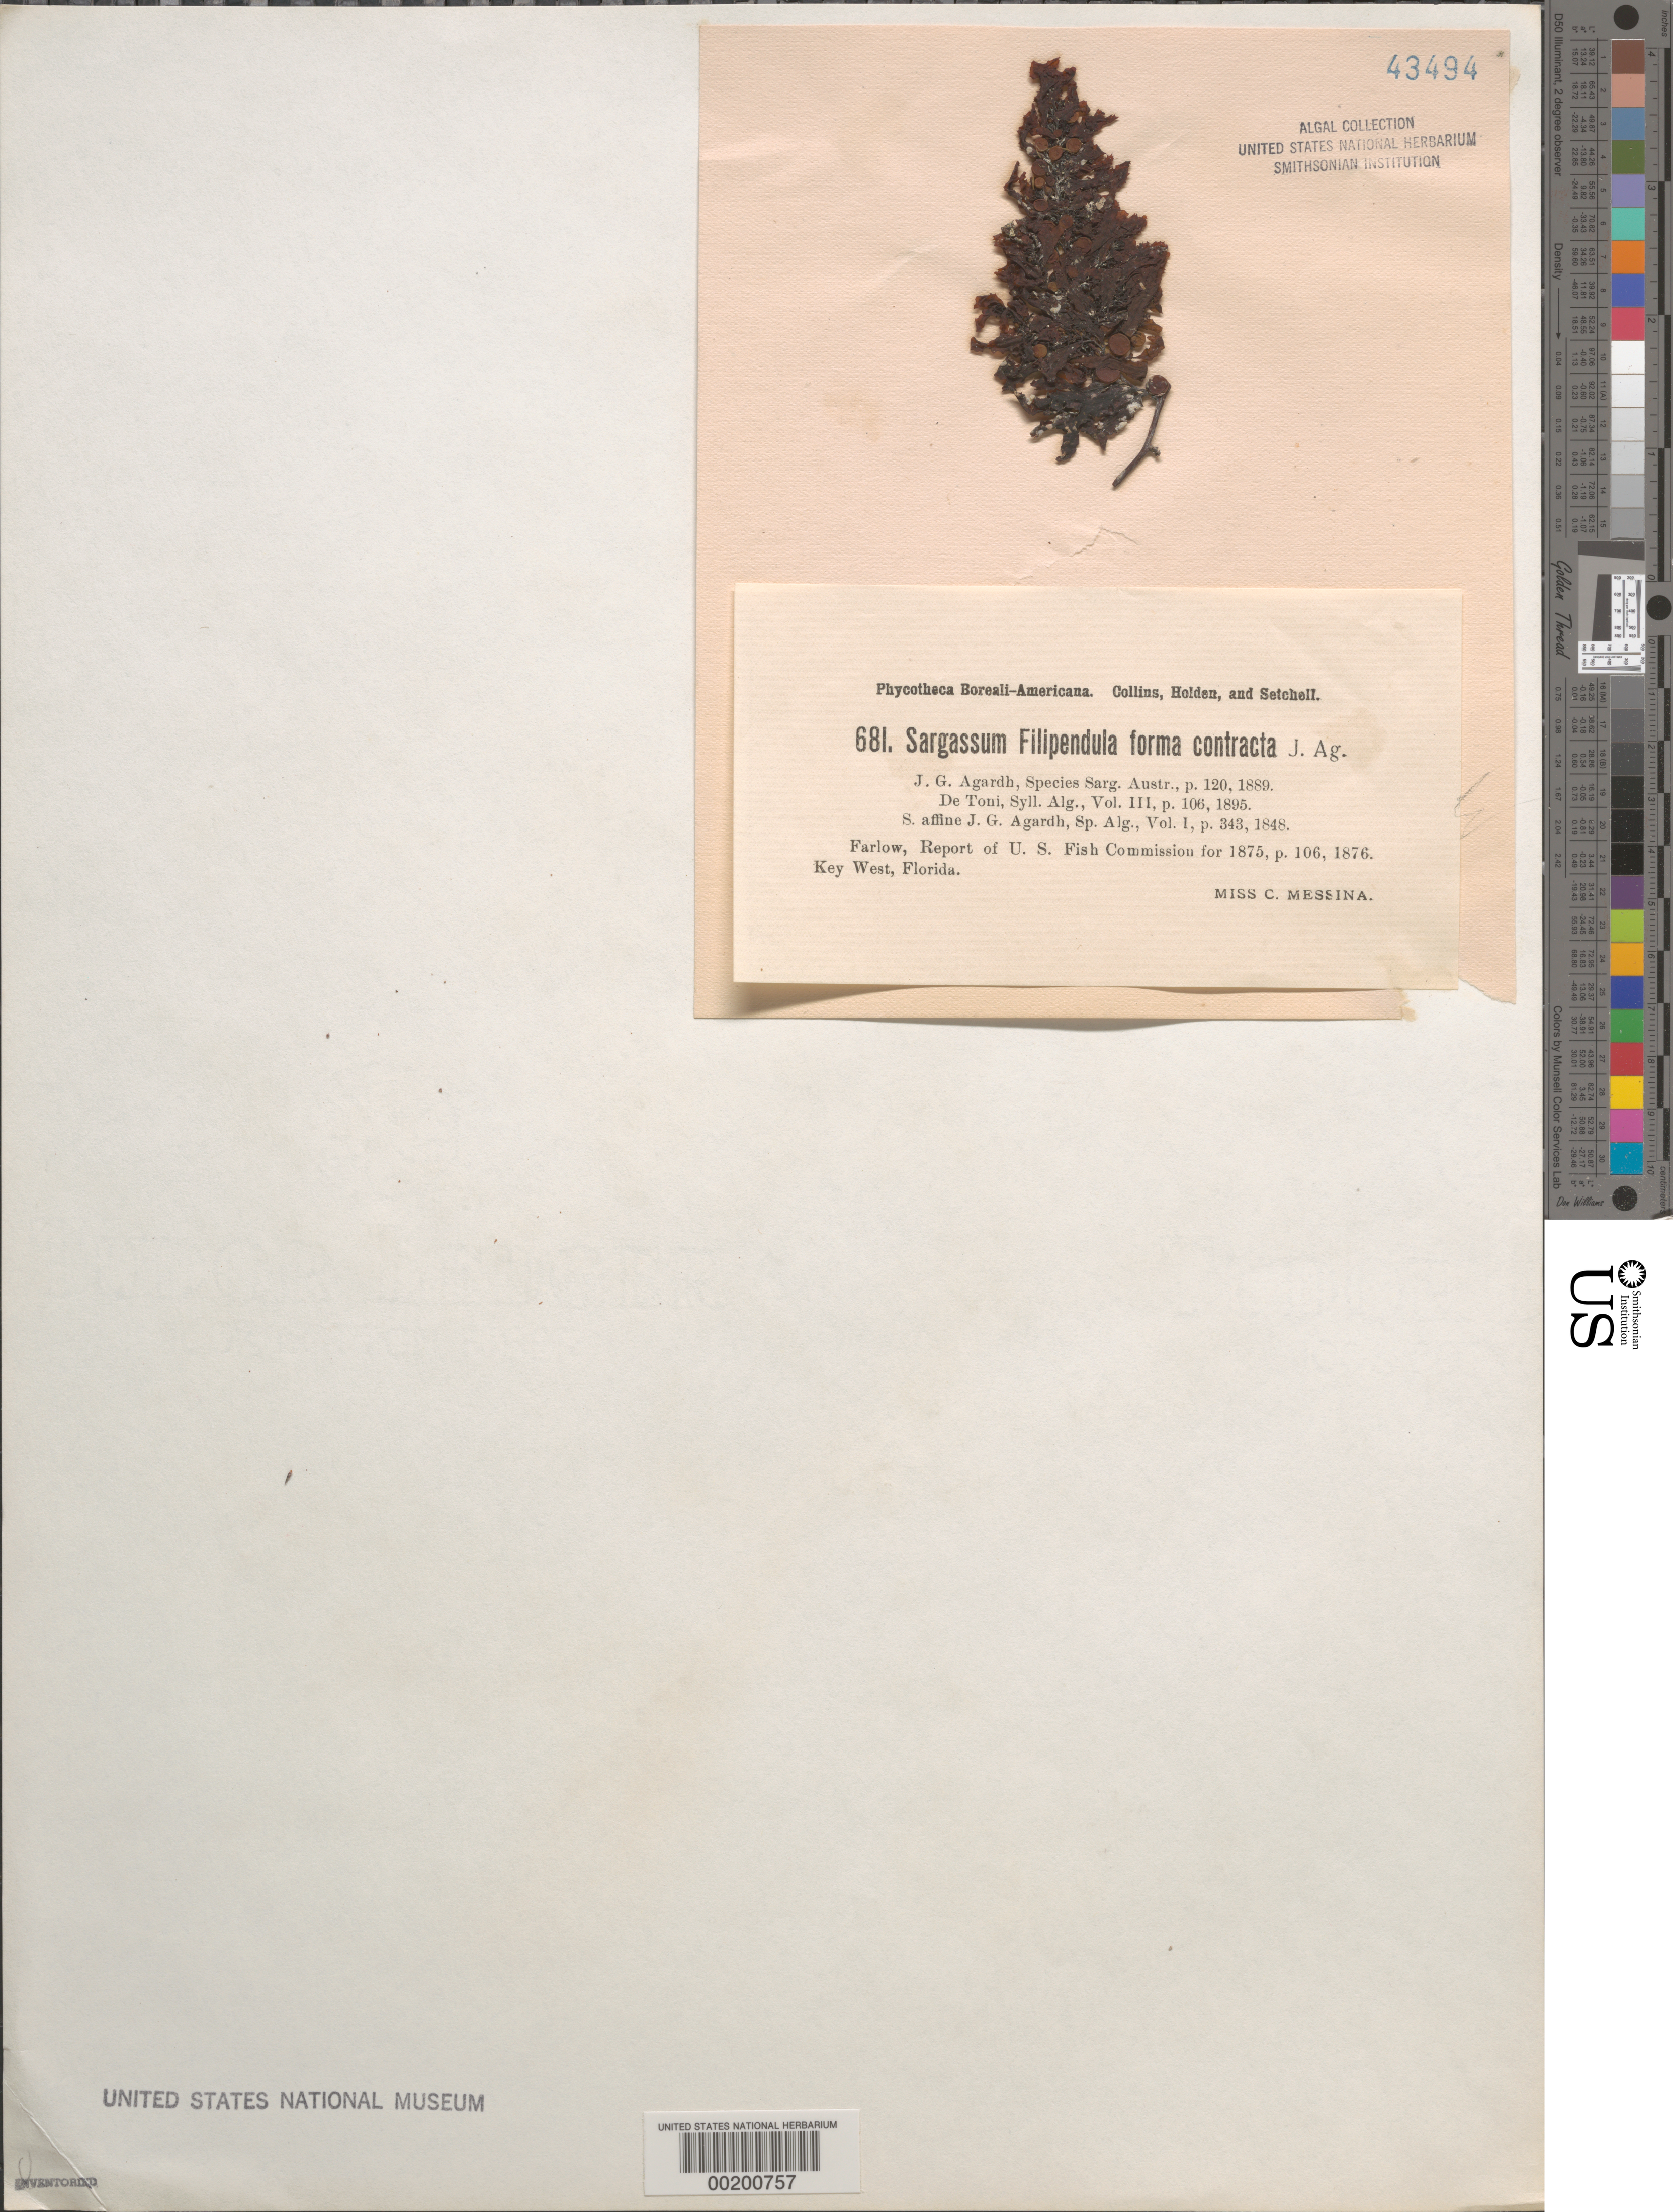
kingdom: Chromista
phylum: Ochrophyta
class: Phaeophyceae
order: Fucales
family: Sargassaceae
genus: Sargassum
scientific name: Sargassum filipendula f. contracta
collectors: C. Messina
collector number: PB-A 681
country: United States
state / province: Florida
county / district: Monroe County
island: Key West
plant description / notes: Collins, Holden & Setchell, Phycotheca Boreali-Americana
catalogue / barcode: US 43494